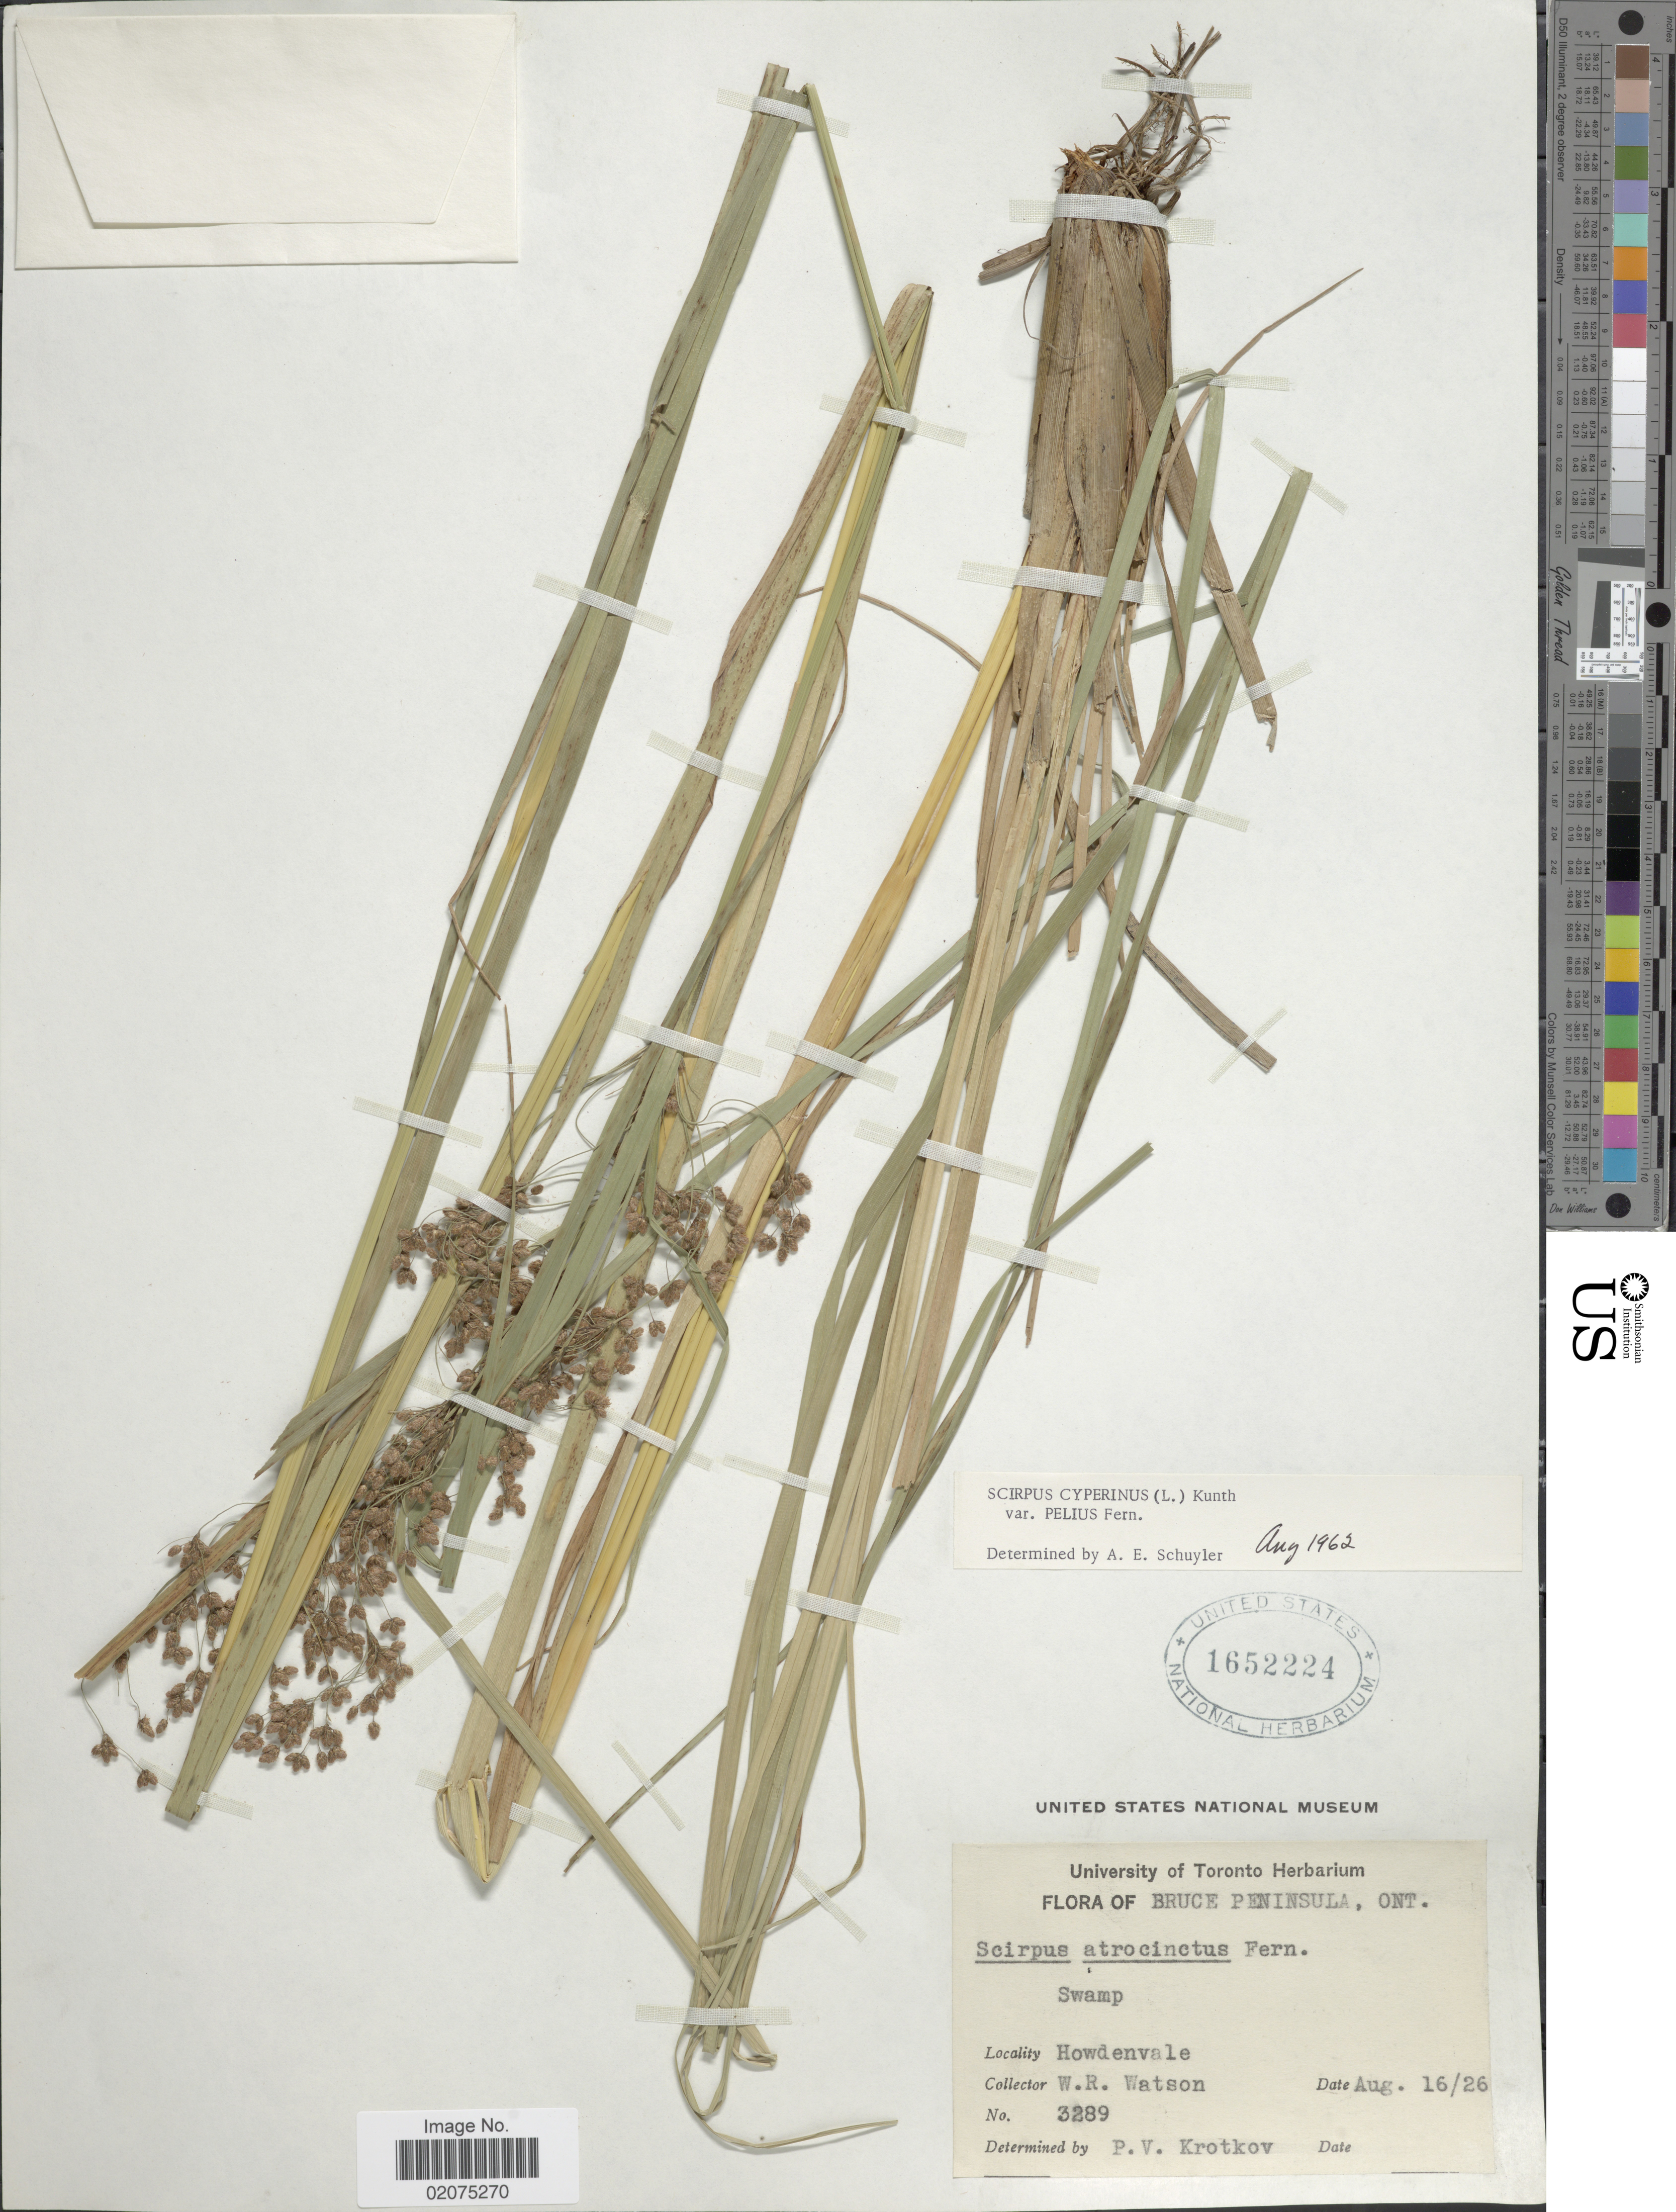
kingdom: Plantae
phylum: Tracheophyta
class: Liliopsida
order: Poales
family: Cyperaceae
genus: Scirpus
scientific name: Scirpus cyperinus var. pelius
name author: Fernald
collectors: W. R. Watson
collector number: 3289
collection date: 1926-08-16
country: Canada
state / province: Ontario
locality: Bruce Peninsula, Howdenvale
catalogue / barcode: US 1652224